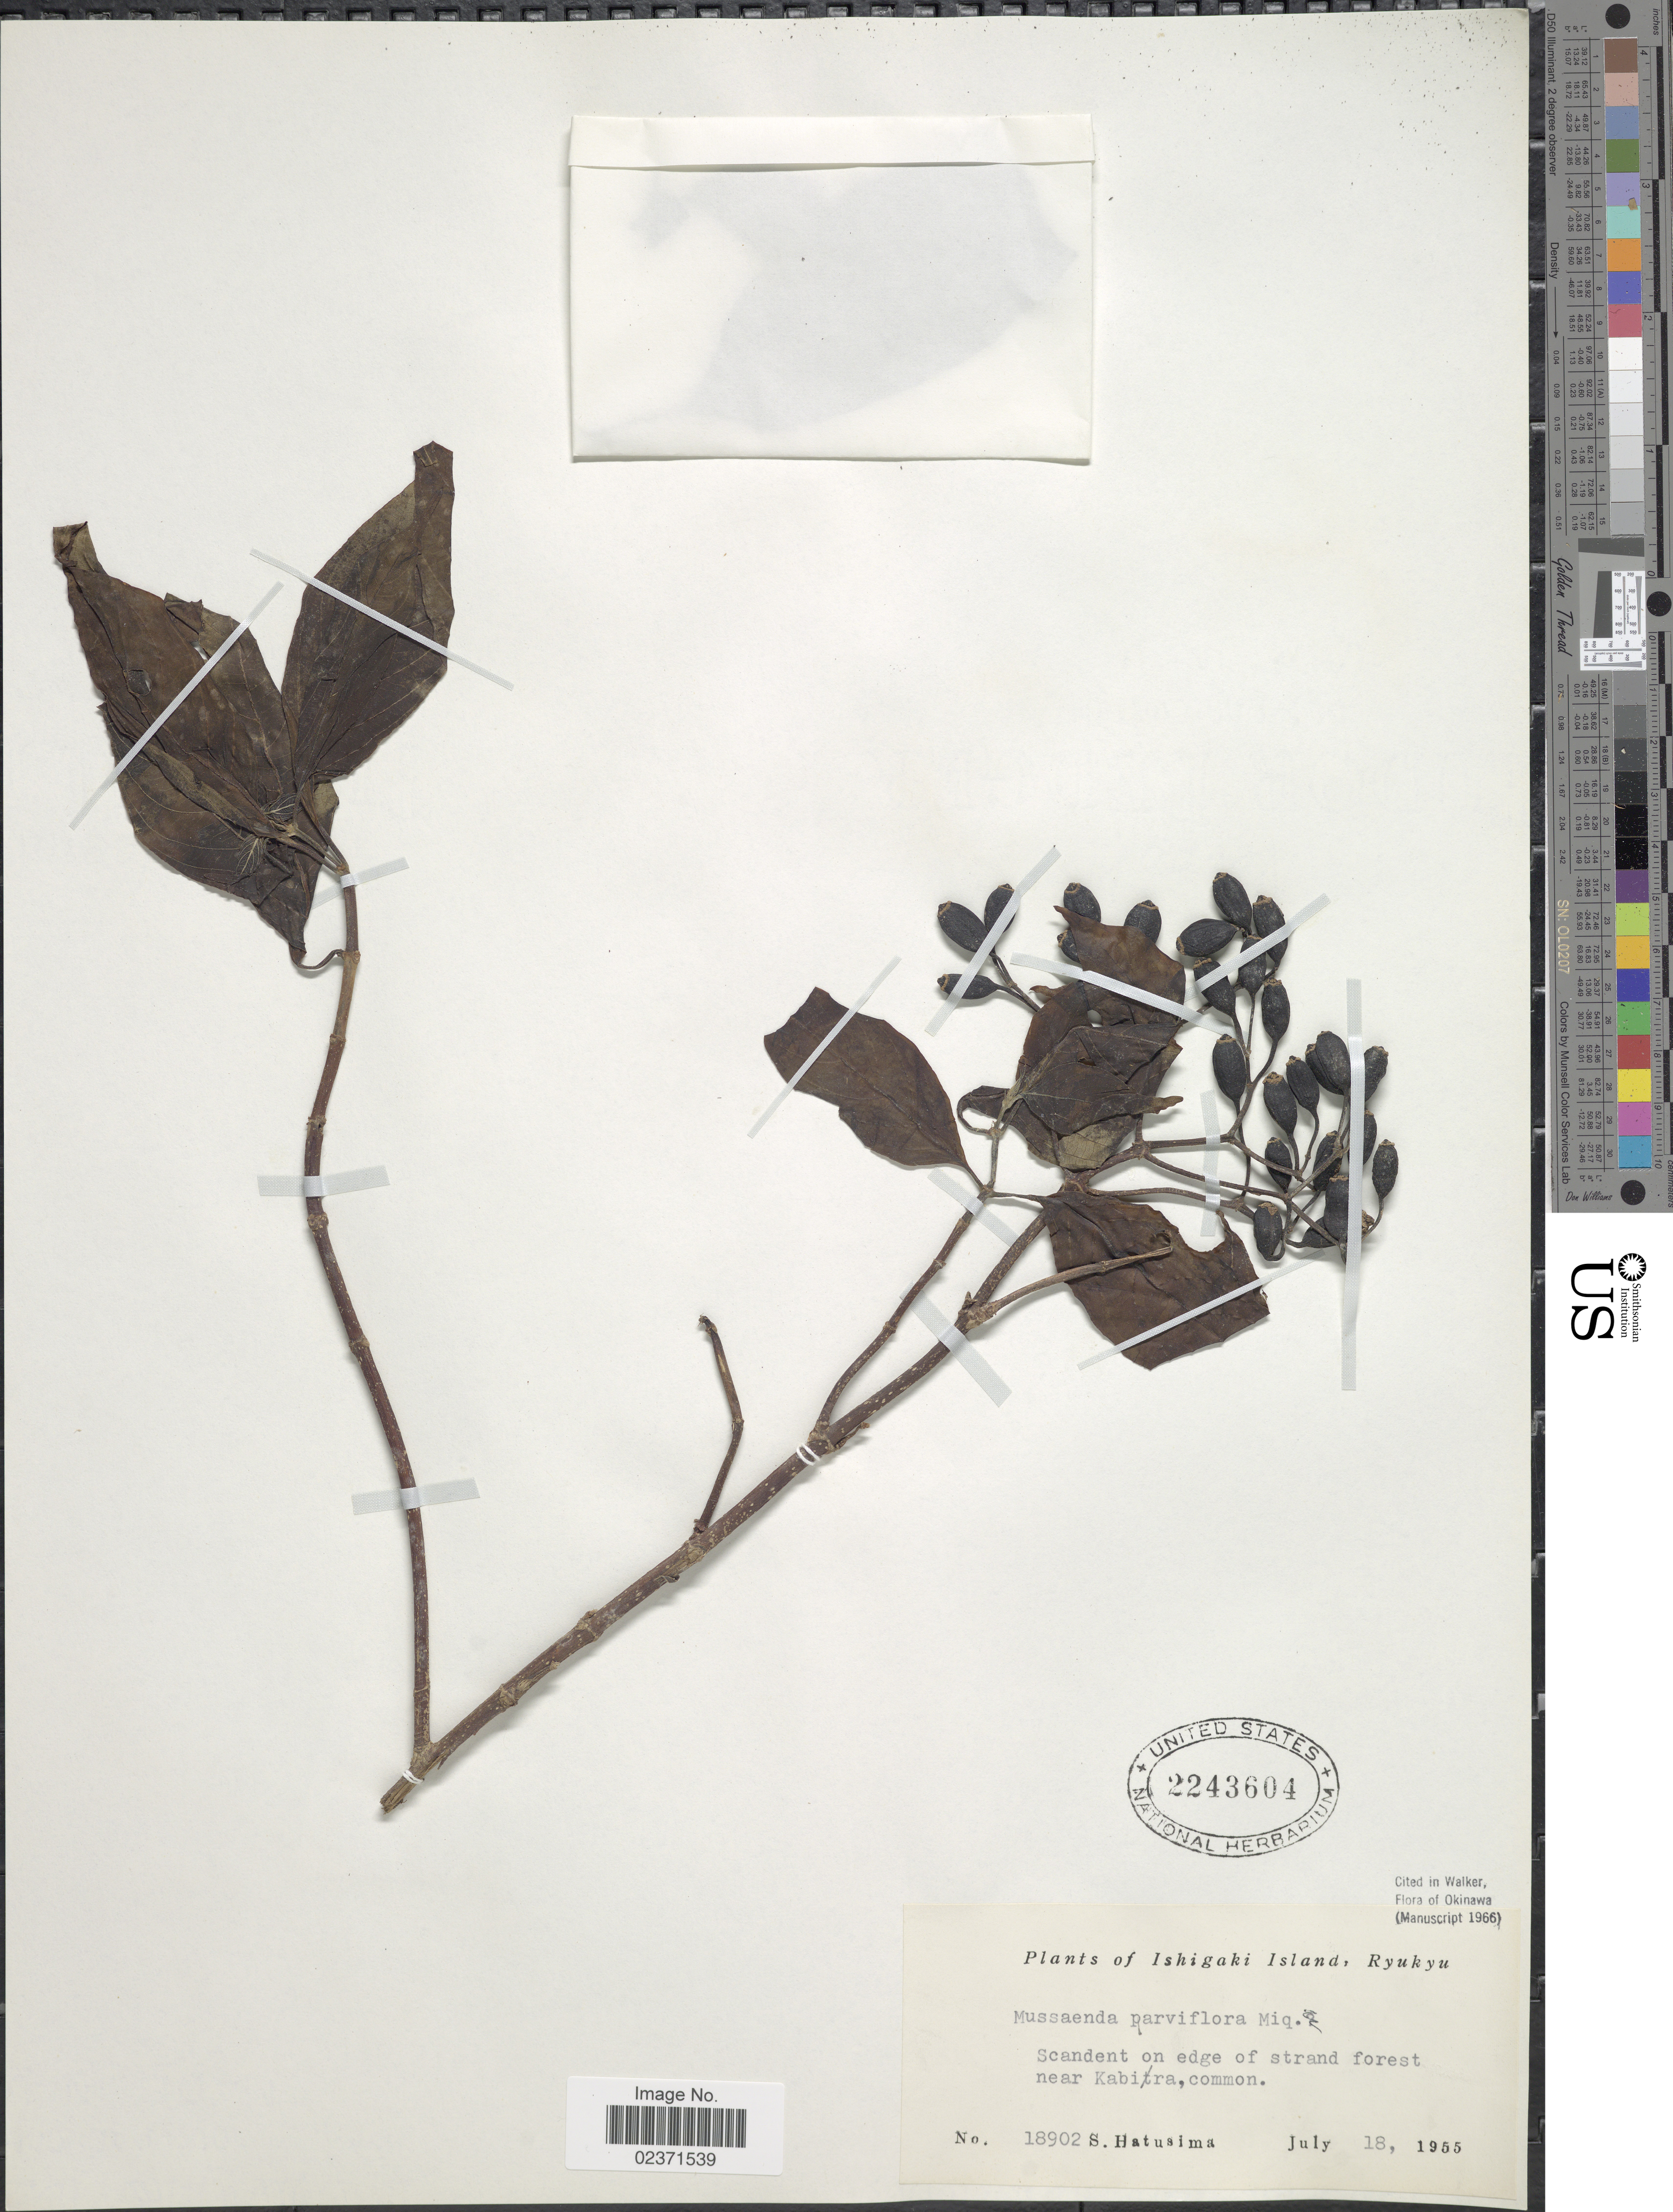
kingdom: Plantae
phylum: Tracheophyta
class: Magnoliopsida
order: Gentianales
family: Rubiaceae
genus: Mussaenda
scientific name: Mussaenda parviflora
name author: Miq.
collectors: S. Hatusima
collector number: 18902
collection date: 1955-07-18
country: Japan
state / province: Okinawa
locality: Ishigaki Island, Ryukyu. near Kabira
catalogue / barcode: US 2243604